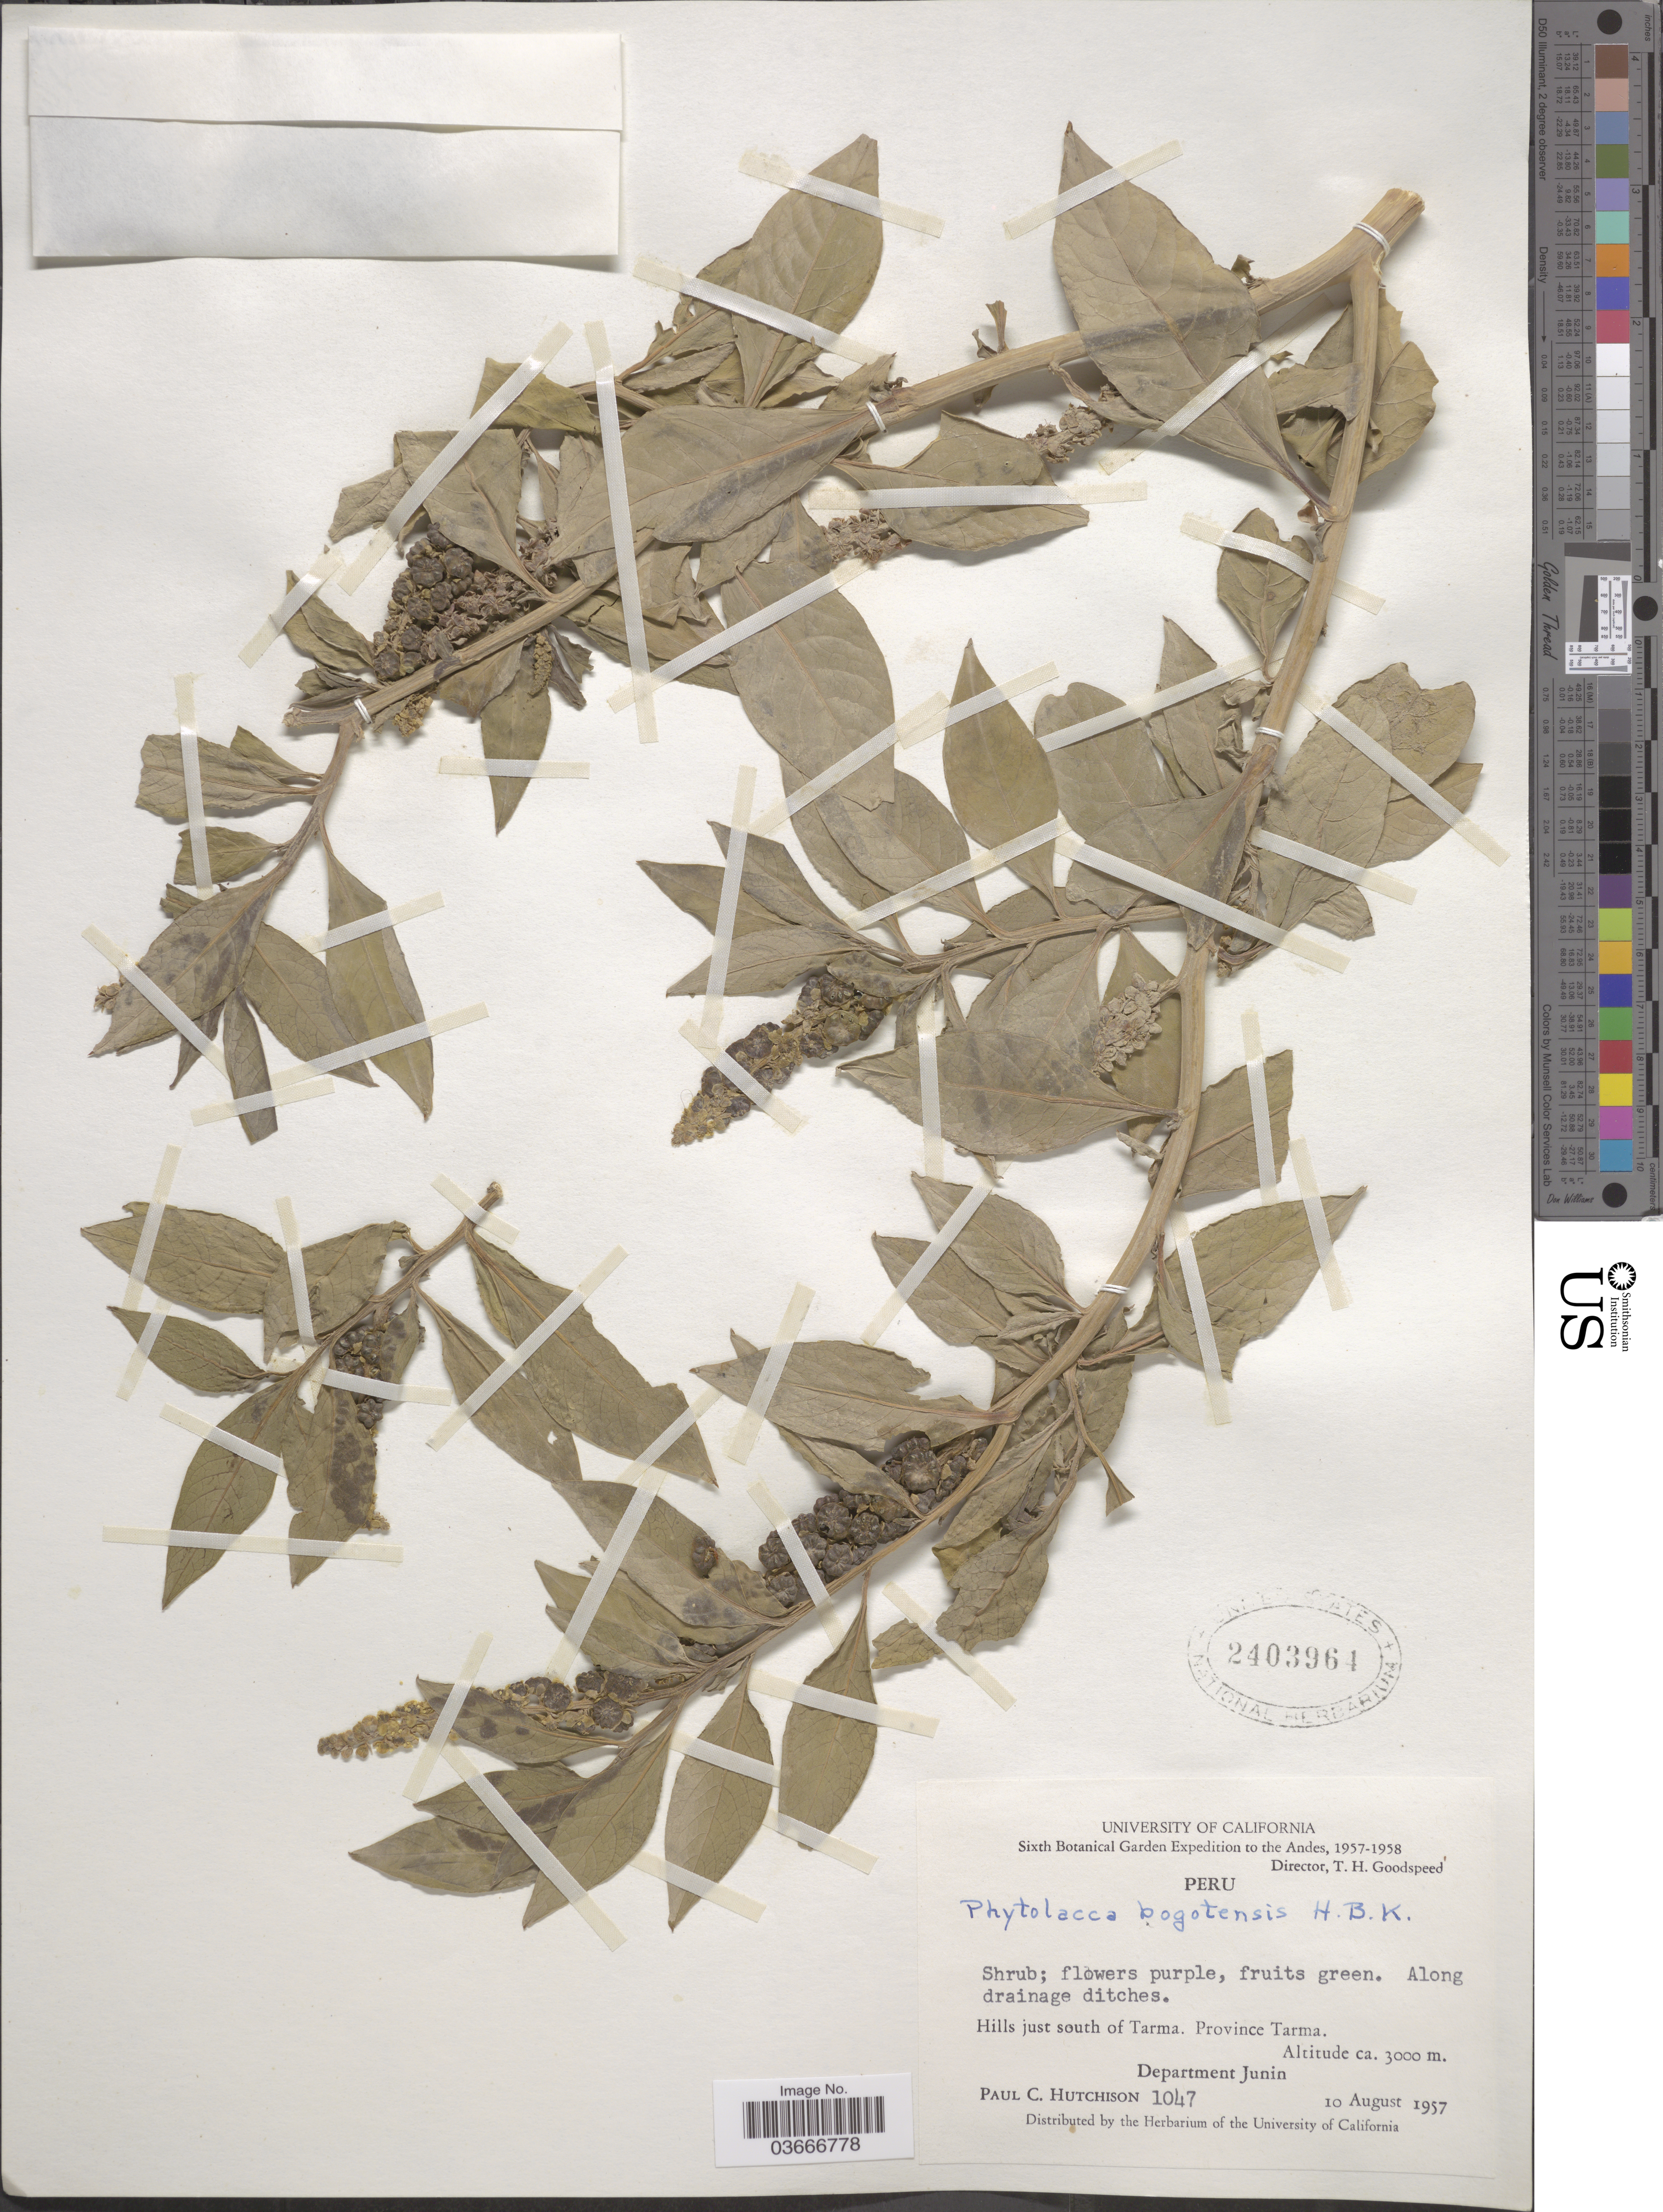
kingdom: Plantae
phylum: Tracheophyta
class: Magnoliopsida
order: Caryophyllales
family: Phytolaccaceae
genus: Phytolacca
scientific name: Phytolacca bogotensis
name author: Kunth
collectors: P. C. Hutchison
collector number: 1047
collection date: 1957-08-10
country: Peru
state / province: Junín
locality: The Andes. Along drainage ditches. Hills just south of Tarma. Province Tarma. Department Junin.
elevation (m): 3000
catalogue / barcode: US 2403964